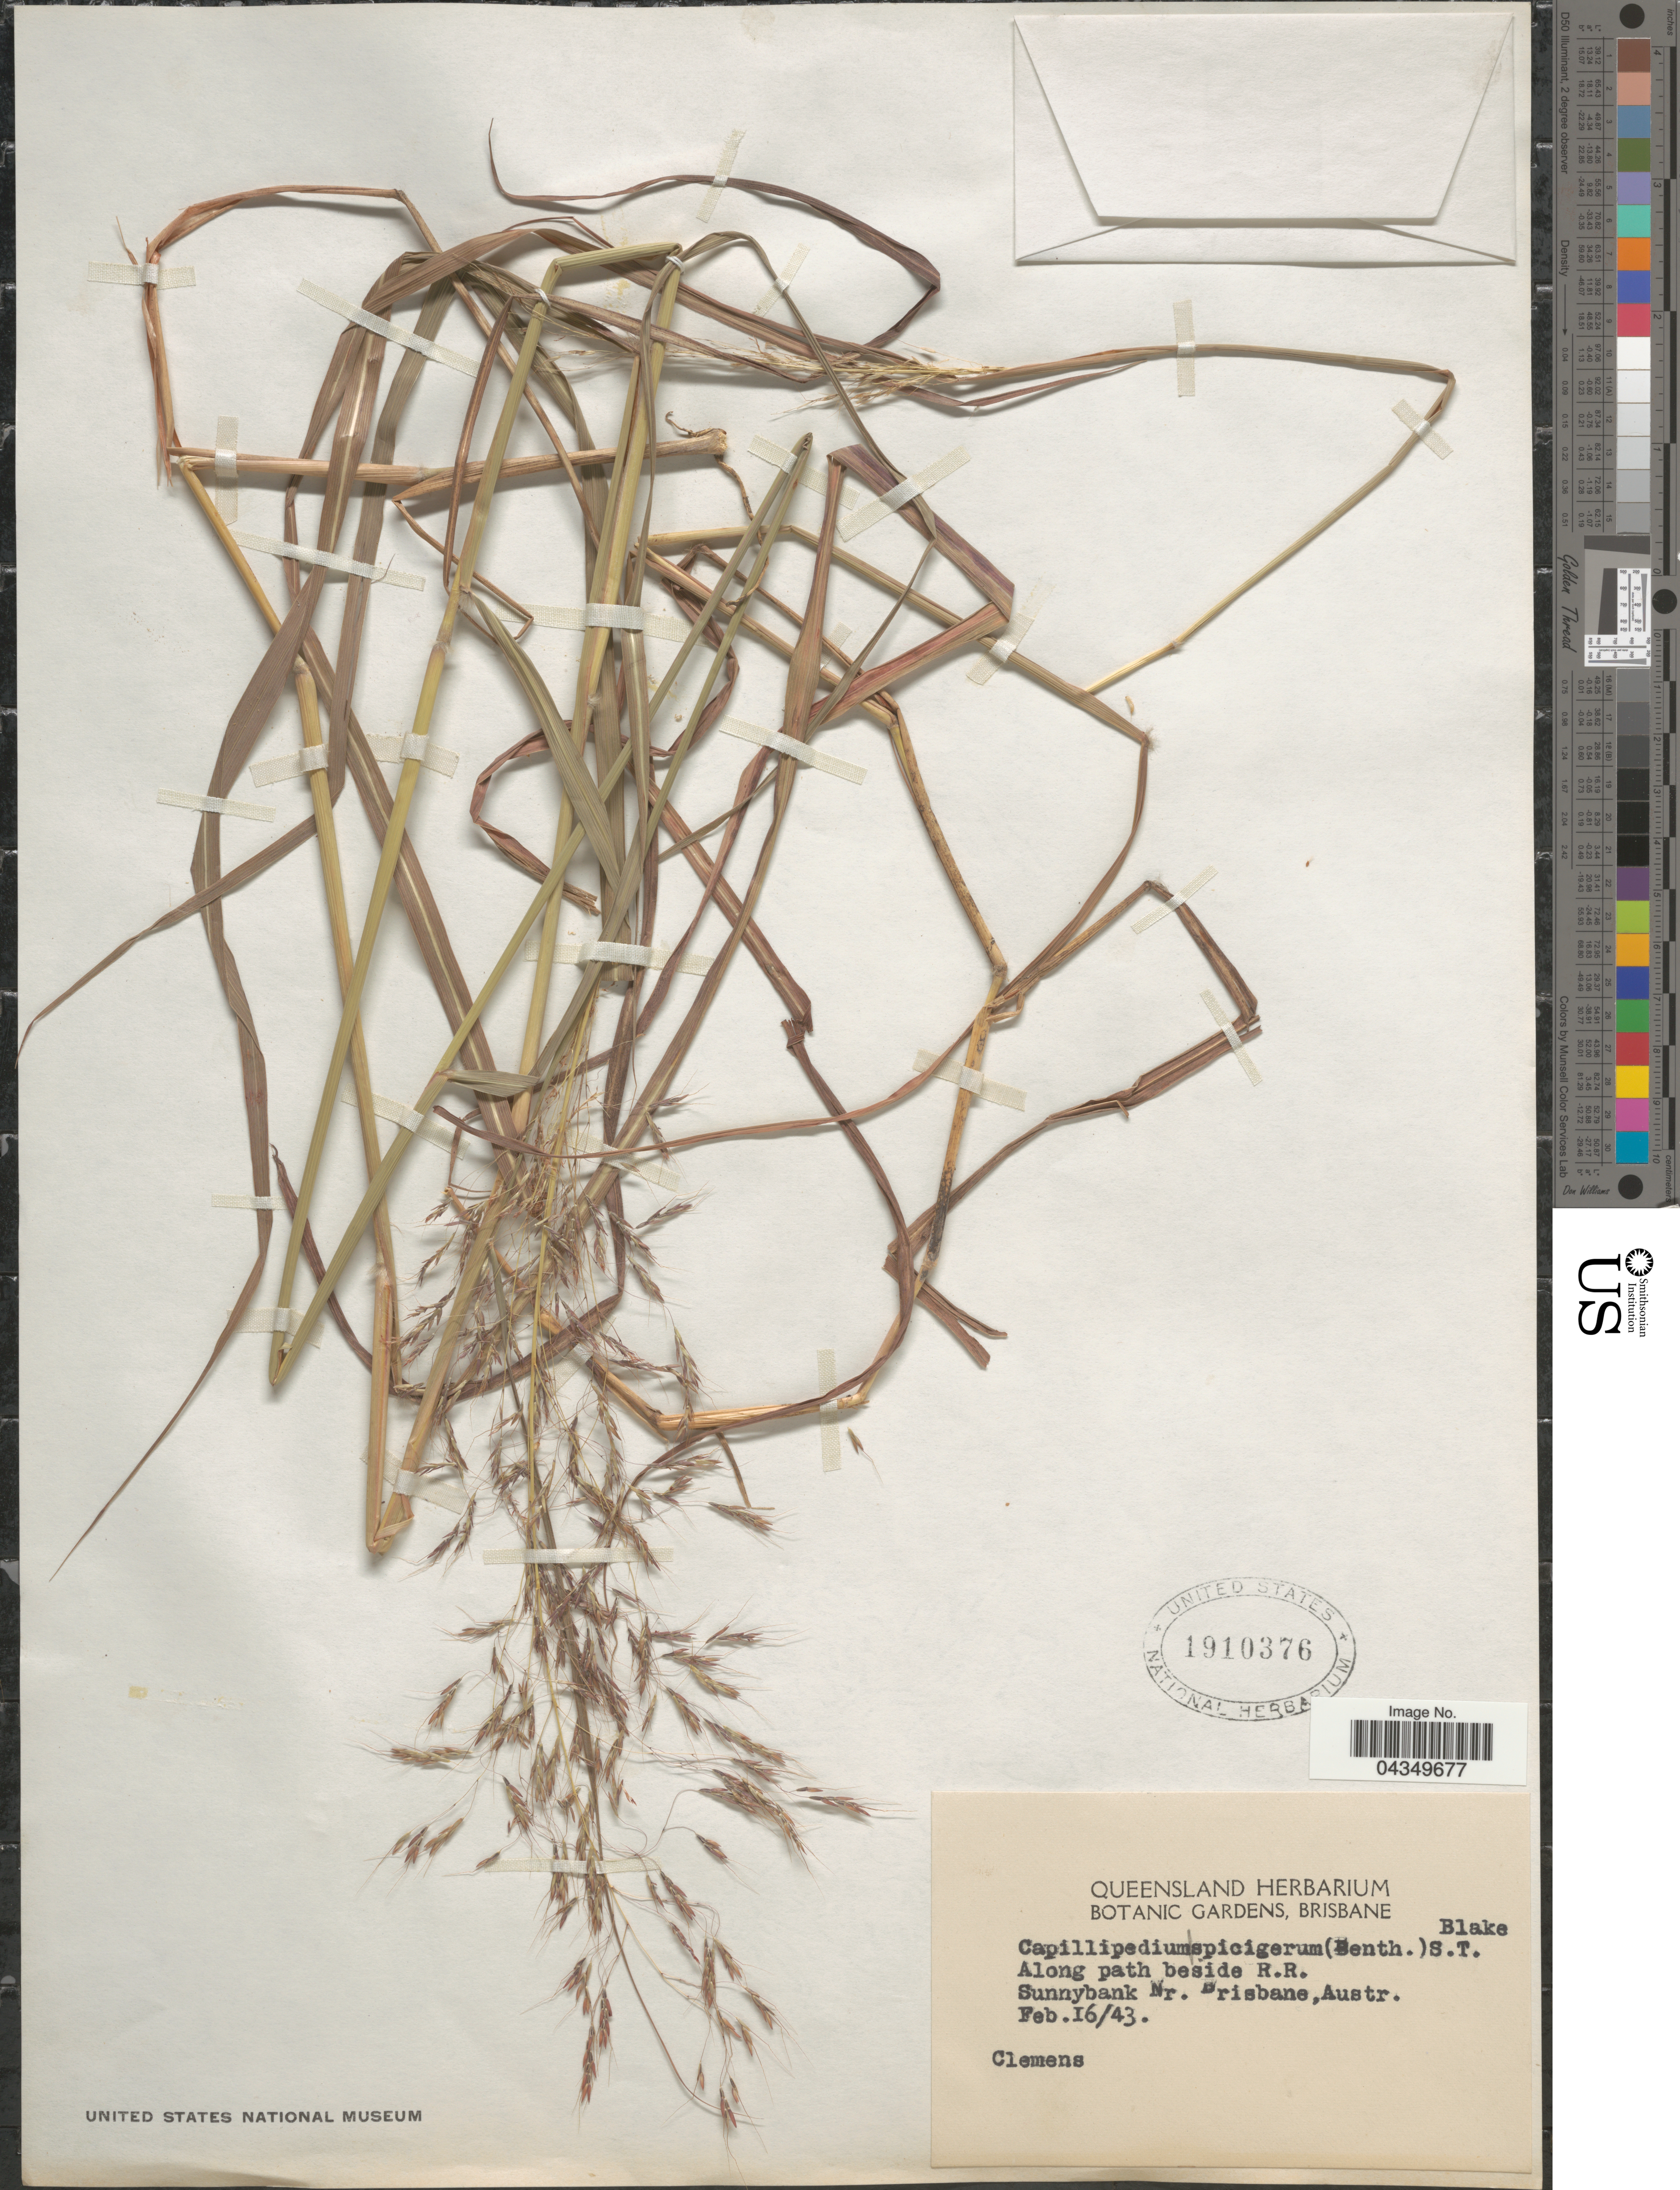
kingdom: Plantae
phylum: Tracheophyta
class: Liliopsida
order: Poales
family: Poaceae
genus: Capillipedium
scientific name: Capillipedium spicigerum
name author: S.T. Blake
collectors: -. Clemens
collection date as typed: Transcribed d/m/y: 16/2/43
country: Australia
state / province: Queensland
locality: Along path beside R.R. Sunnybank Nr. Brisbane.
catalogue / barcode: US 1910376